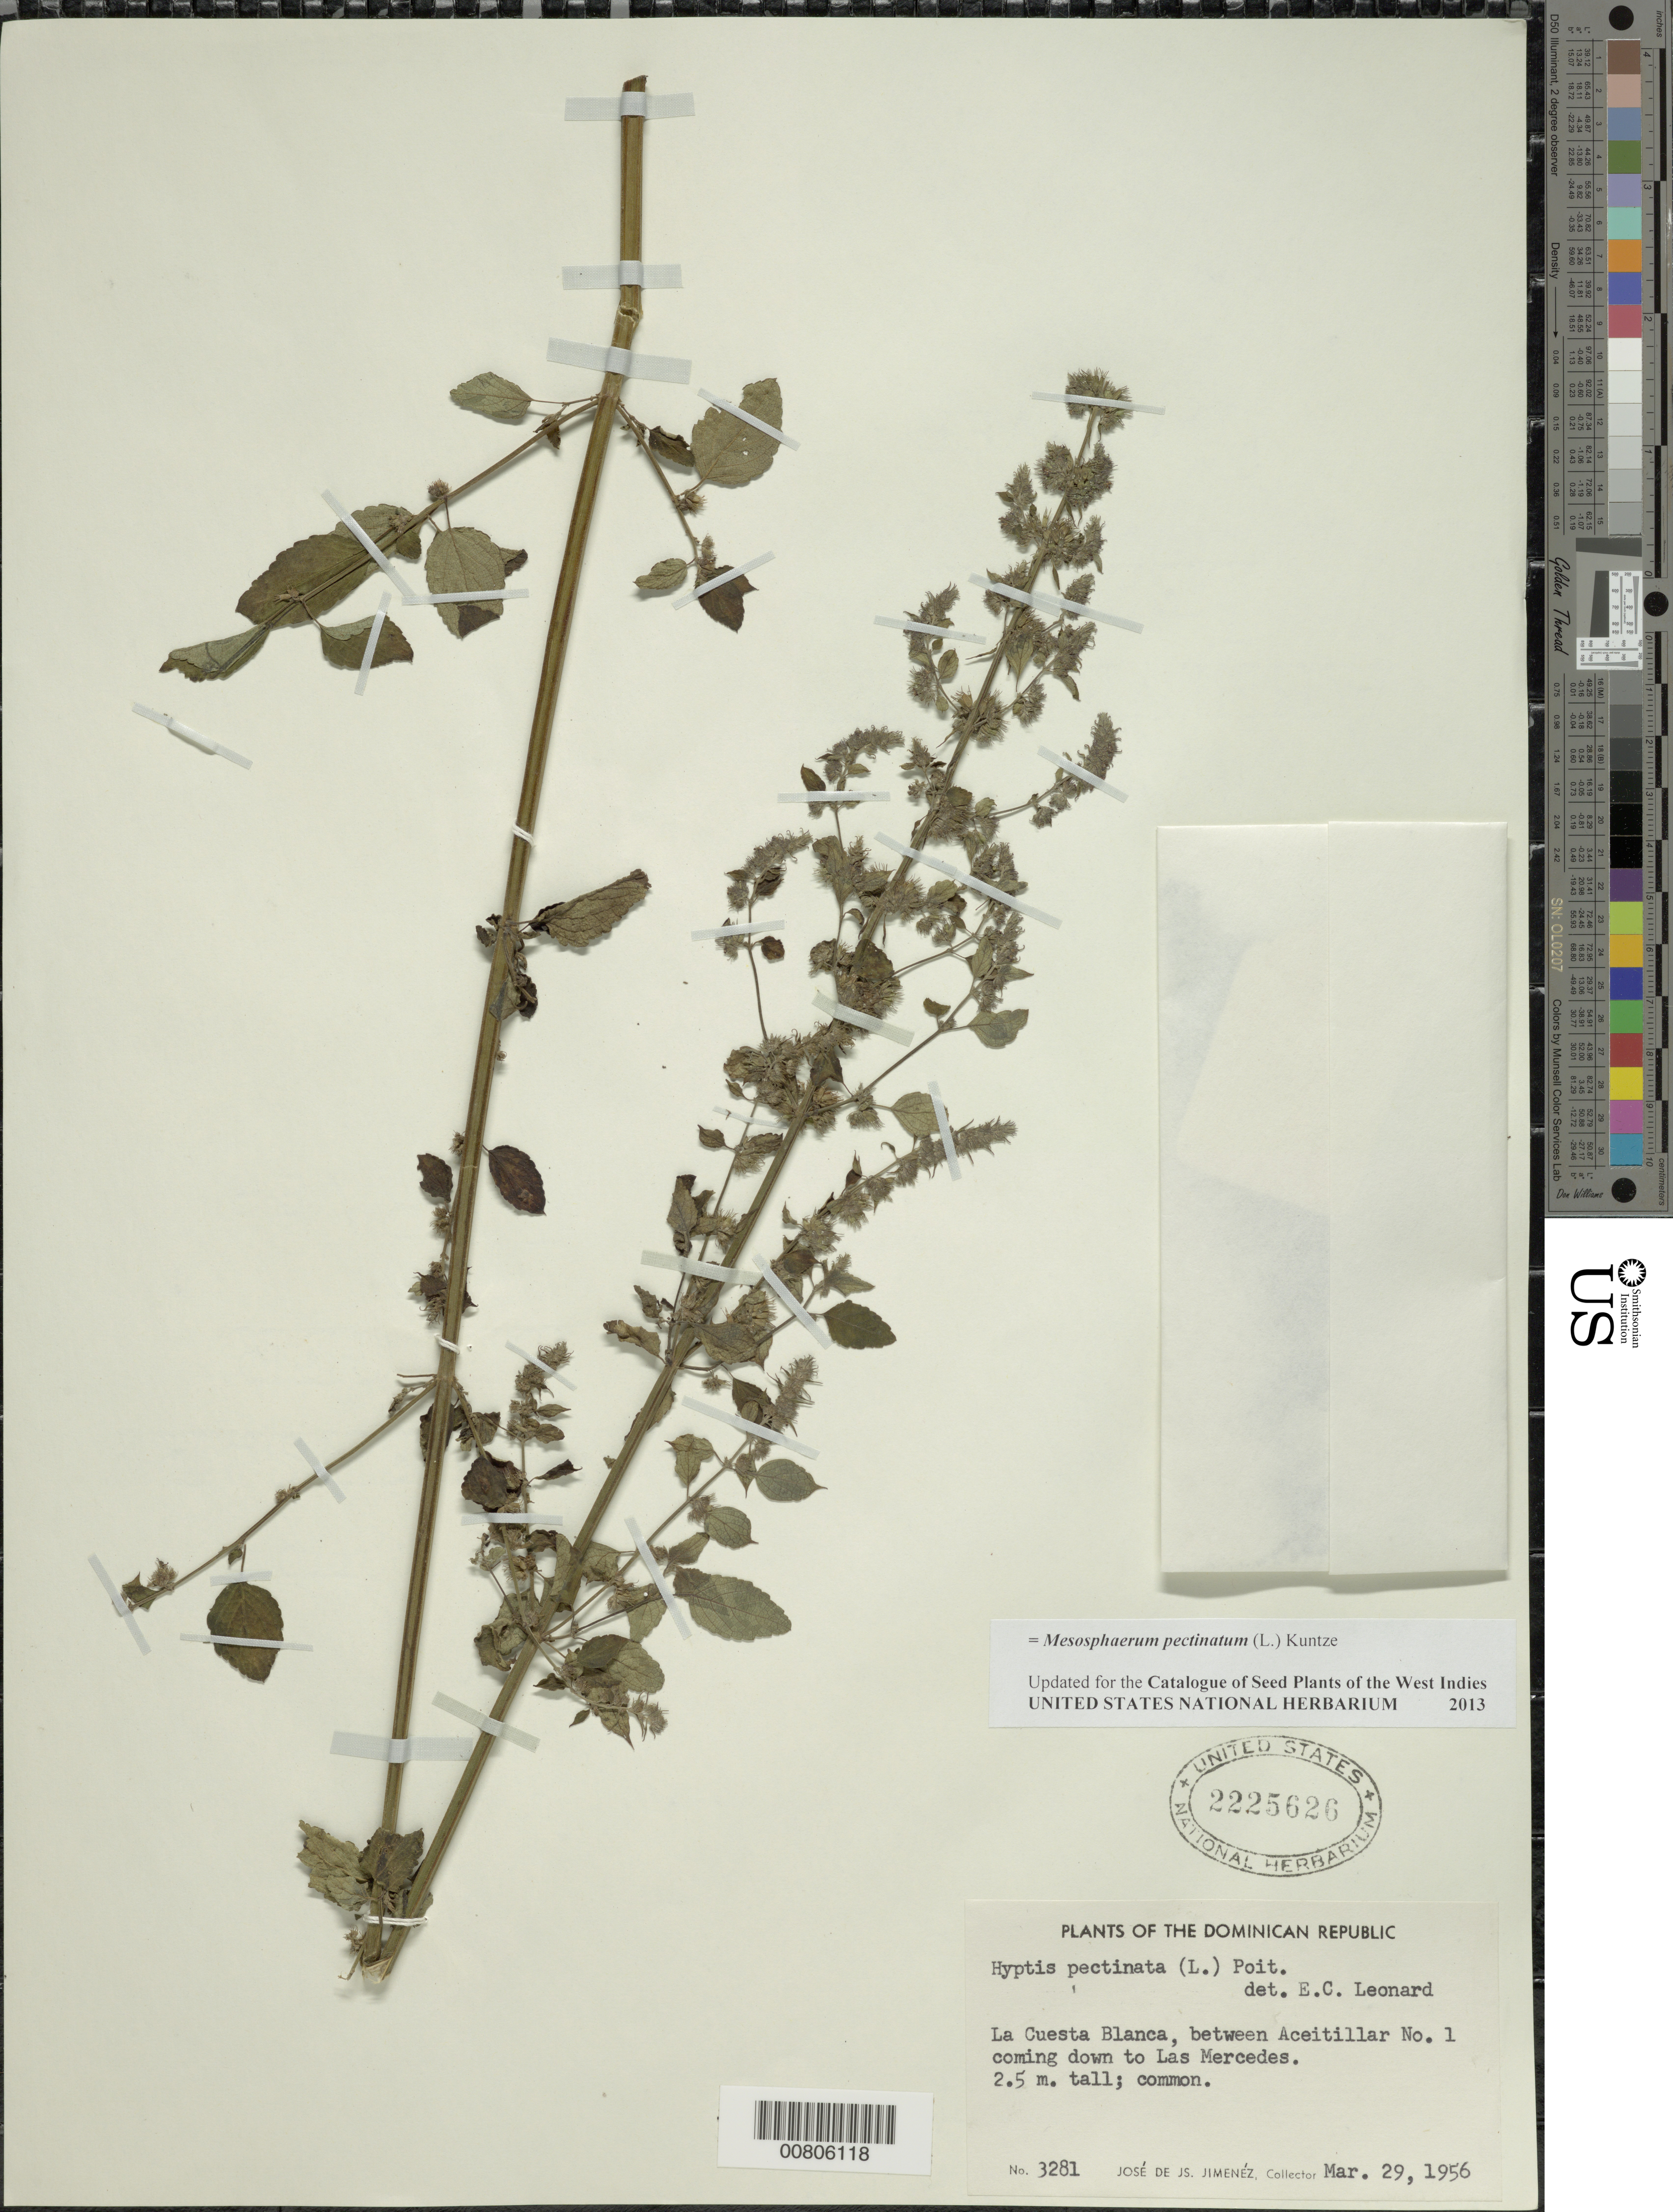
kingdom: Plantae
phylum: Tracheophyta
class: Magnoliopsida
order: Lamiales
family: Lamiaceae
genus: Mesosphaerum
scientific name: Mesosphaerum pectinatum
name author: (L.) Kuntze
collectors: J. J. Jiménez Almonte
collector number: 3281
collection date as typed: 29 Mar 1956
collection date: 1956-03-29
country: Dominican Republic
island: Hispaniola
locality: La Cuesta Blanca, between Aceitillar No. 1 coming down to Las Mercedes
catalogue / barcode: US 2225626